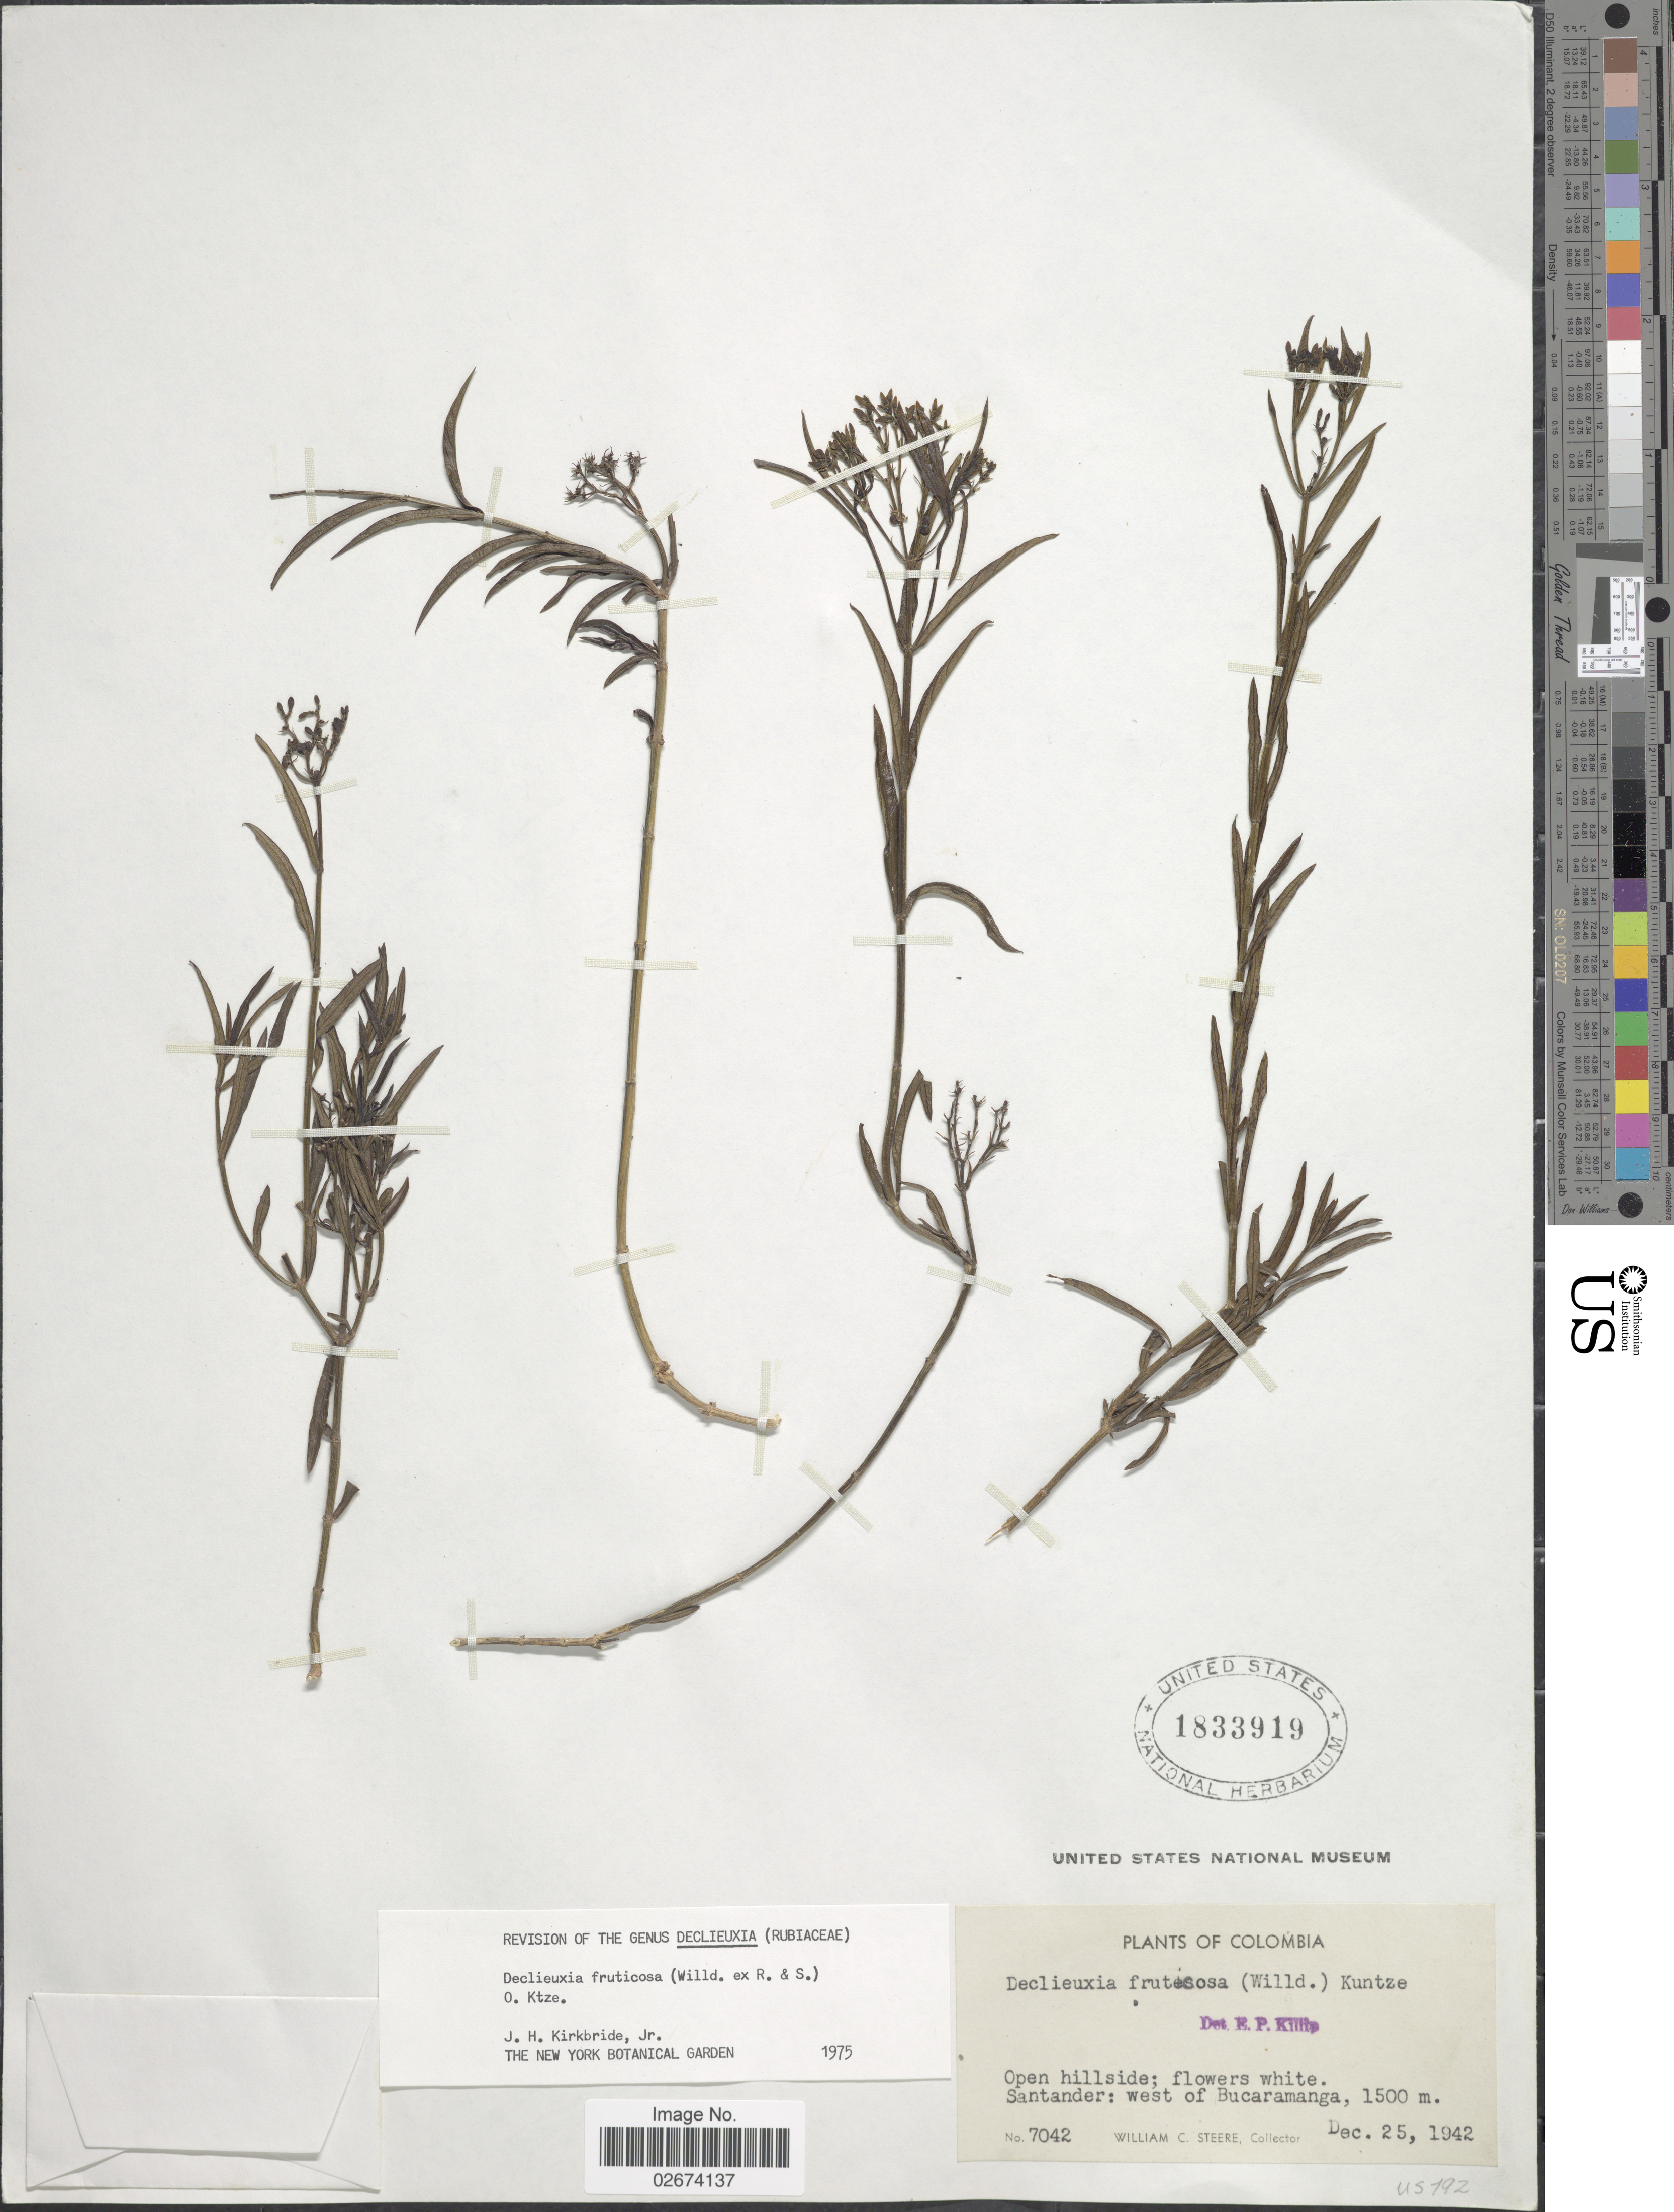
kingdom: Plantae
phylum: Tracheophyta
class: Magnoliopsida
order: Gentianales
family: Rubiaceae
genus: Declieuxia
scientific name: Declieuxia fruticosa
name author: (Willd. ex Roem. & Schult.) Kuntze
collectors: W. C. Steere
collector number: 7042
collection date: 1942-12-25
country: Colombia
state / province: Santander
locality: Open hillside; west of Bucaramanga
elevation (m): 1500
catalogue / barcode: US 1833919